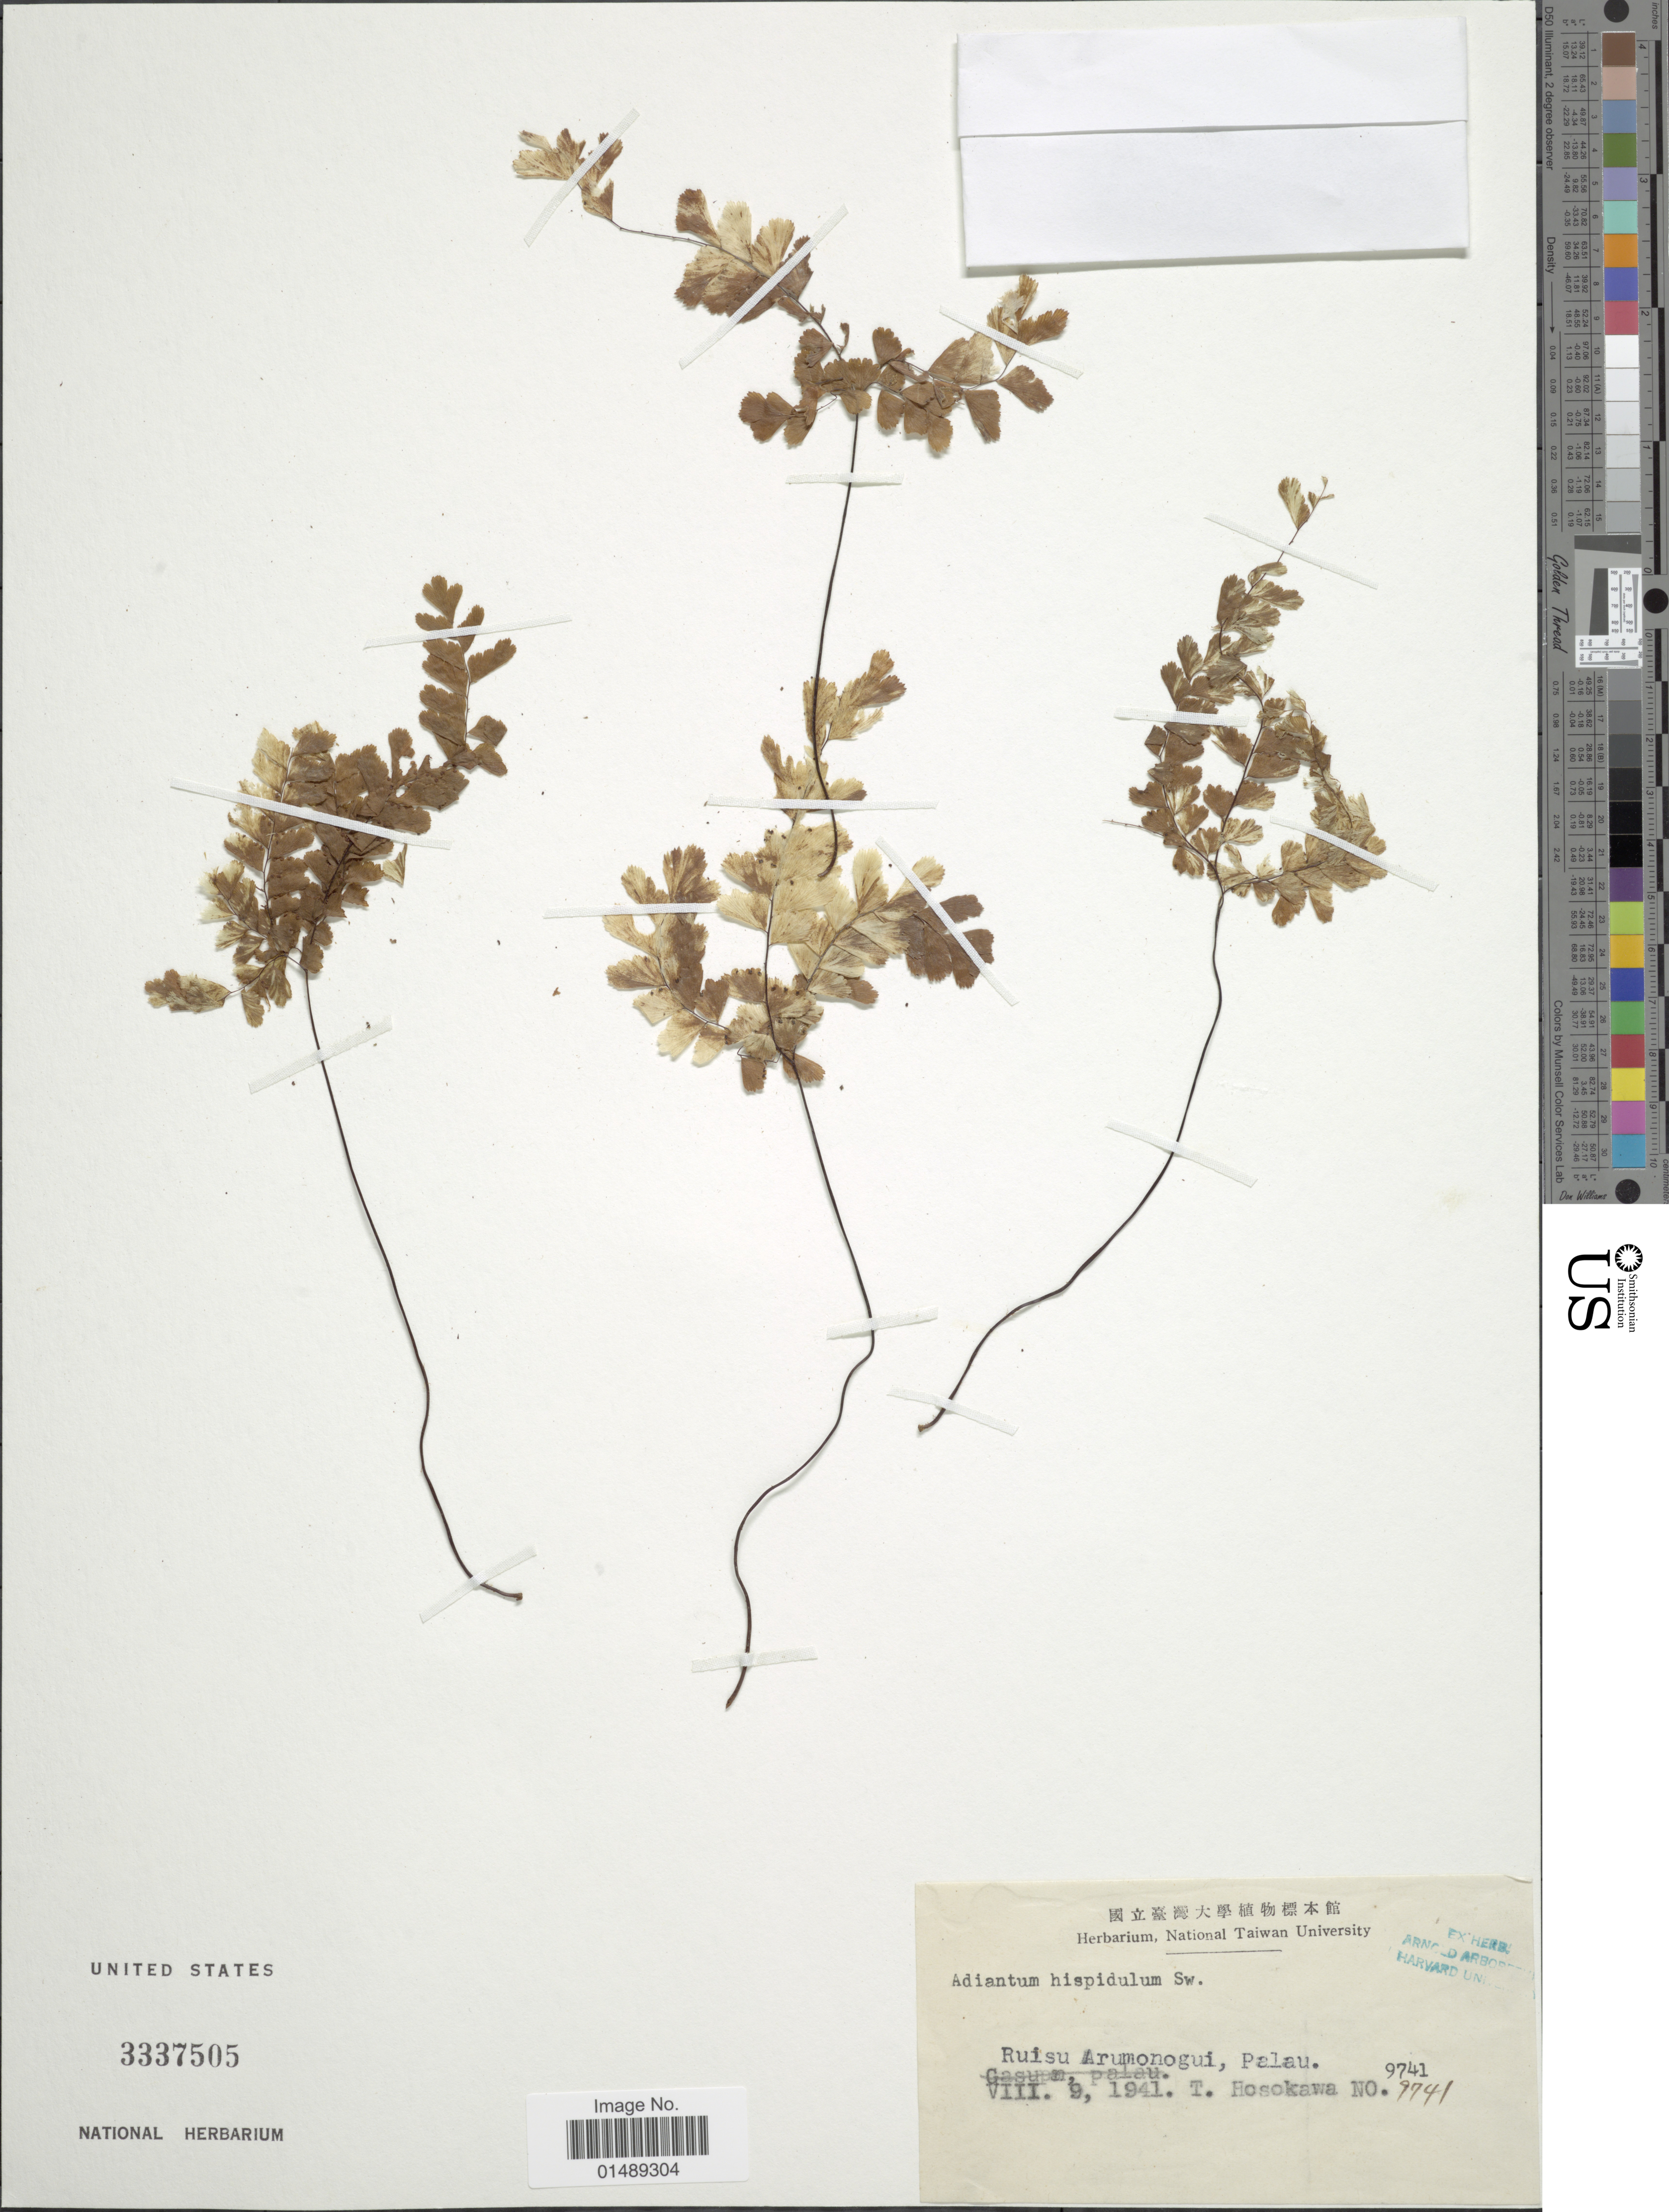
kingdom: Plantae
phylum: Tracheophyta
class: Polypodiopsida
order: Polypodiales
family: Pteridaceae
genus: Adiantum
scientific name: Adiantum hispidulum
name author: Sw.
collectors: T. Hosokawa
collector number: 9741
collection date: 1941-08-09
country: Palau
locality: Ruisu Arumonogui, Palau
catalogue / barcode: US 3337505